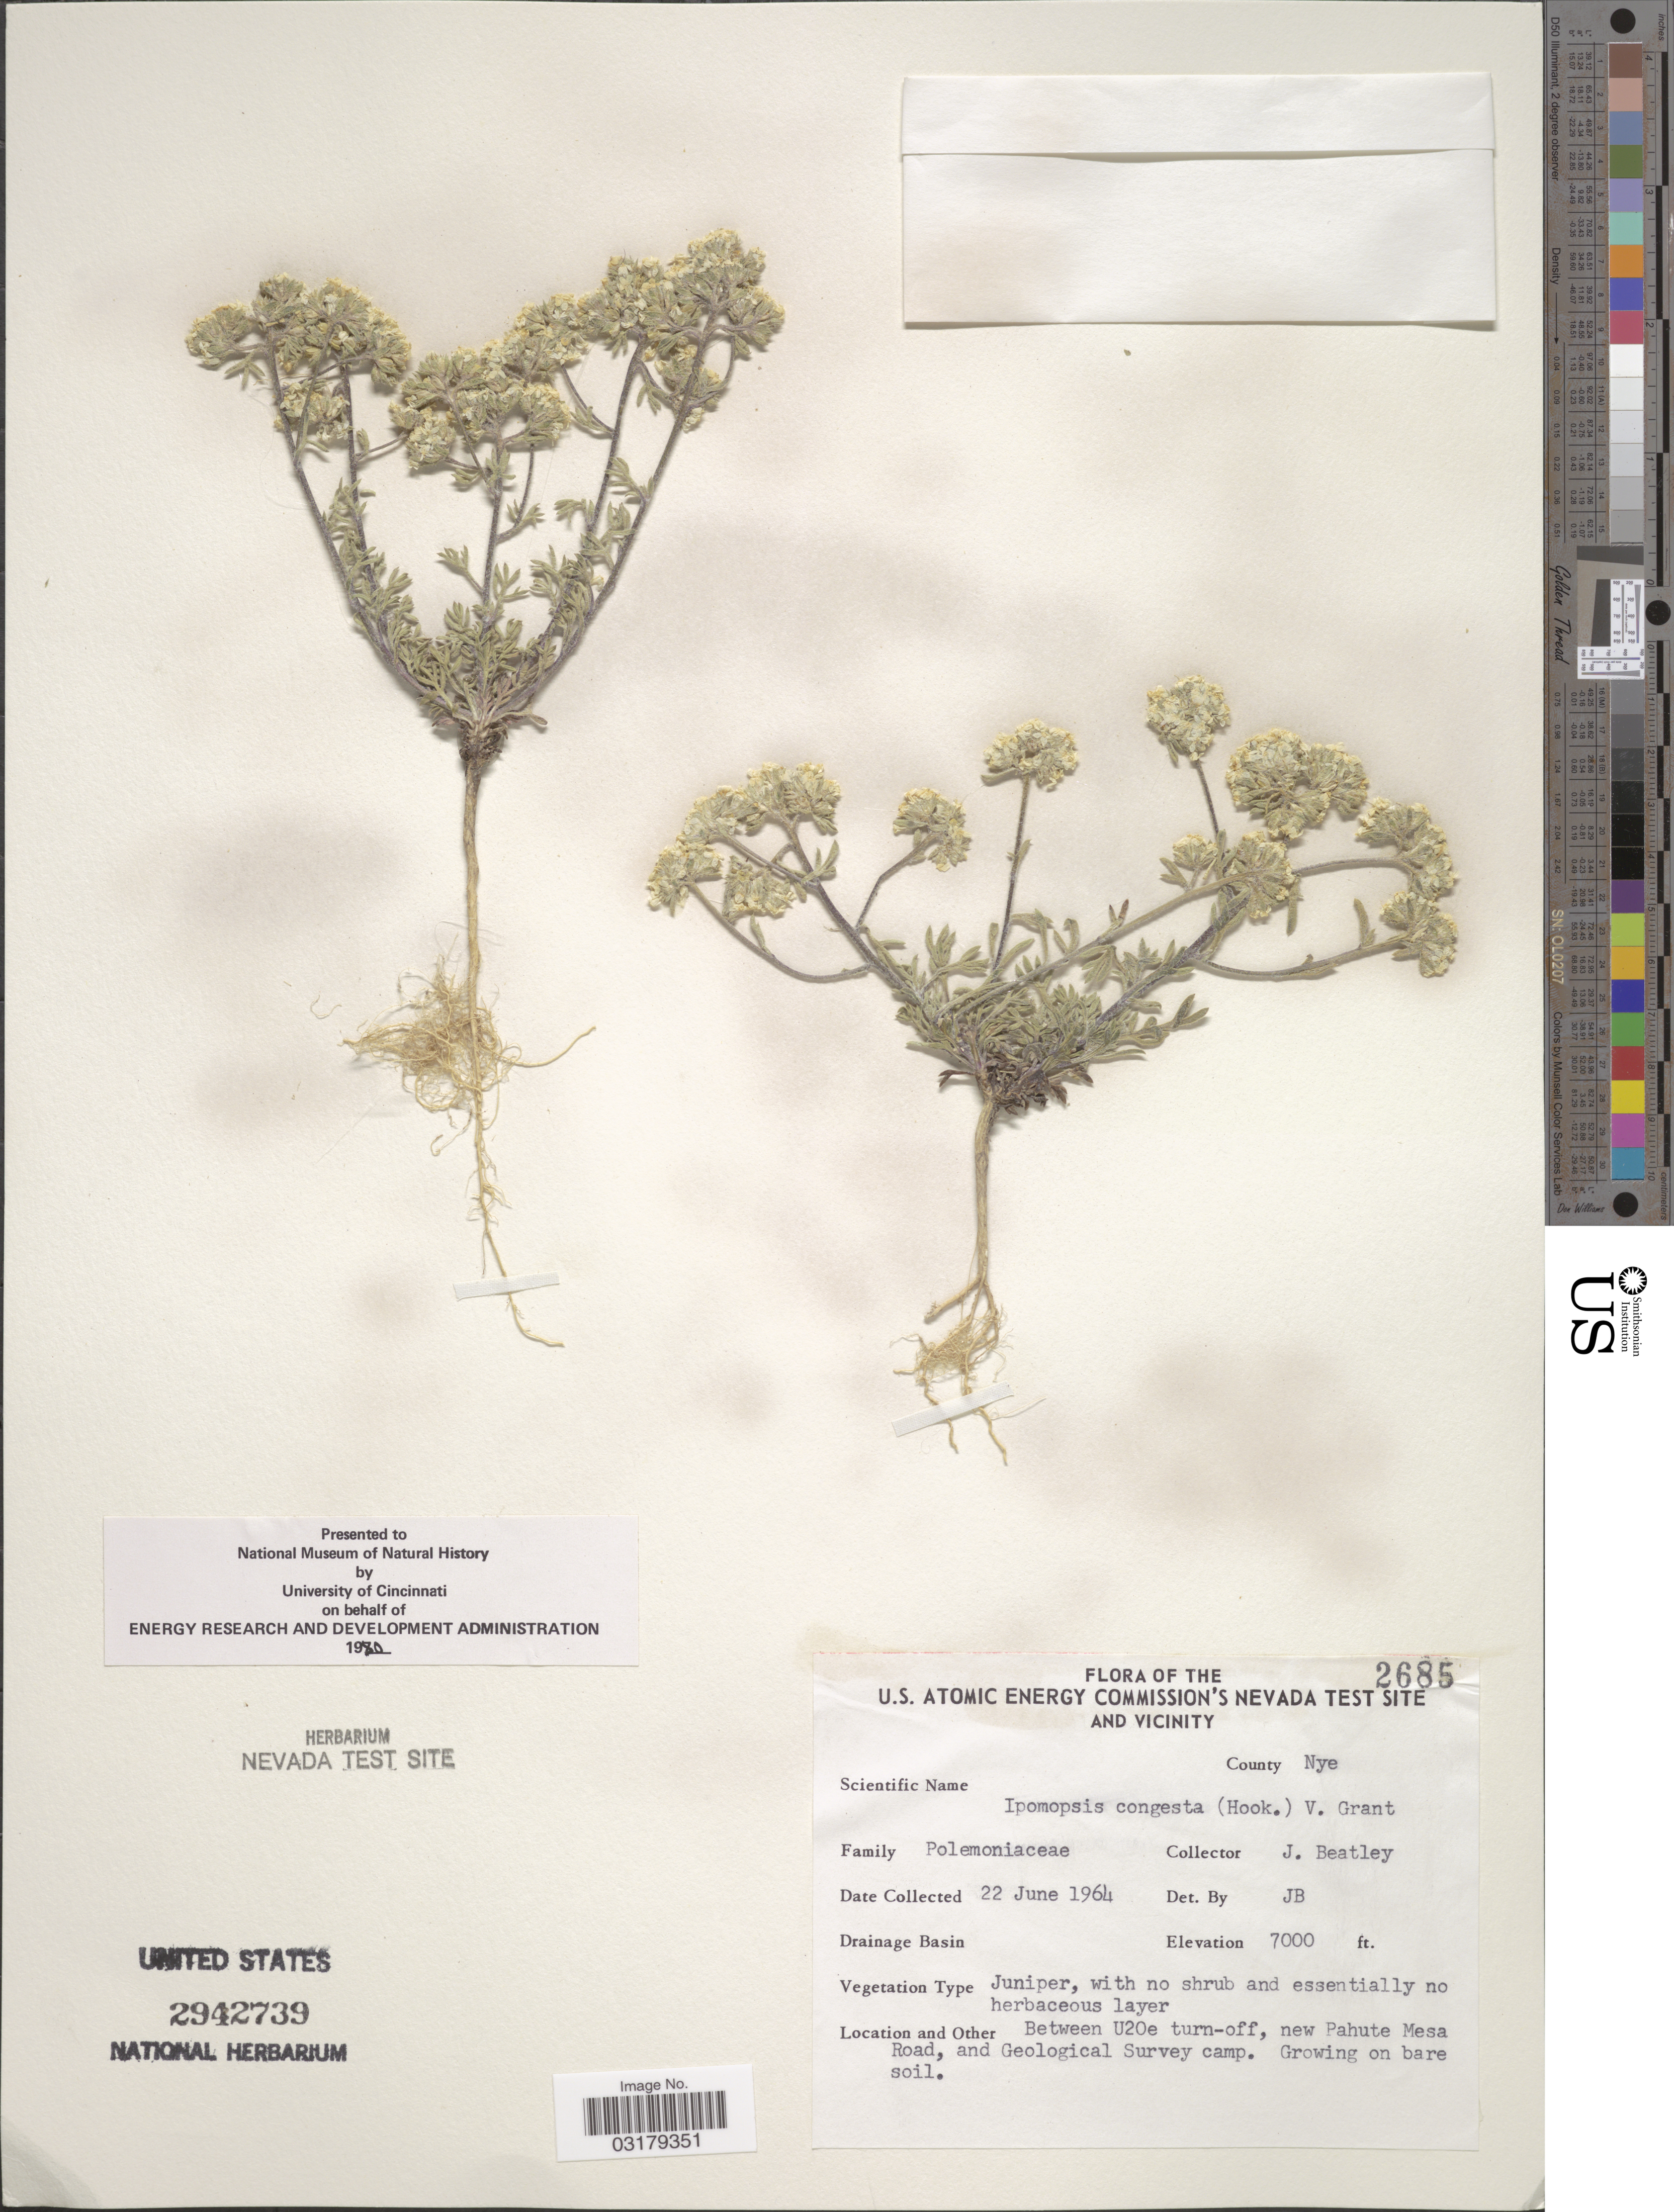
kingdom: Plantae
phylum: Tracheophyta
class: Magnoliopsida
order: Ericales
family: Polemoniaceae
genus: Ipomopsis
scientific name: Ipomopsis congesta var. palmifrons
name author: Brand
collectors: J. C. Beatley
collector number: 2685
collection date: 1964-06-22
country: United States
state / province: Nevada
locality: The U.S. Atomic Energy Commission's Nevada test site and vicinity. County Nye. Between U20e turn-off, new Pahute Mesa Road, and Geological Survey Camp.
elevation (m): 2134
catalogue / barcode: US 2942739